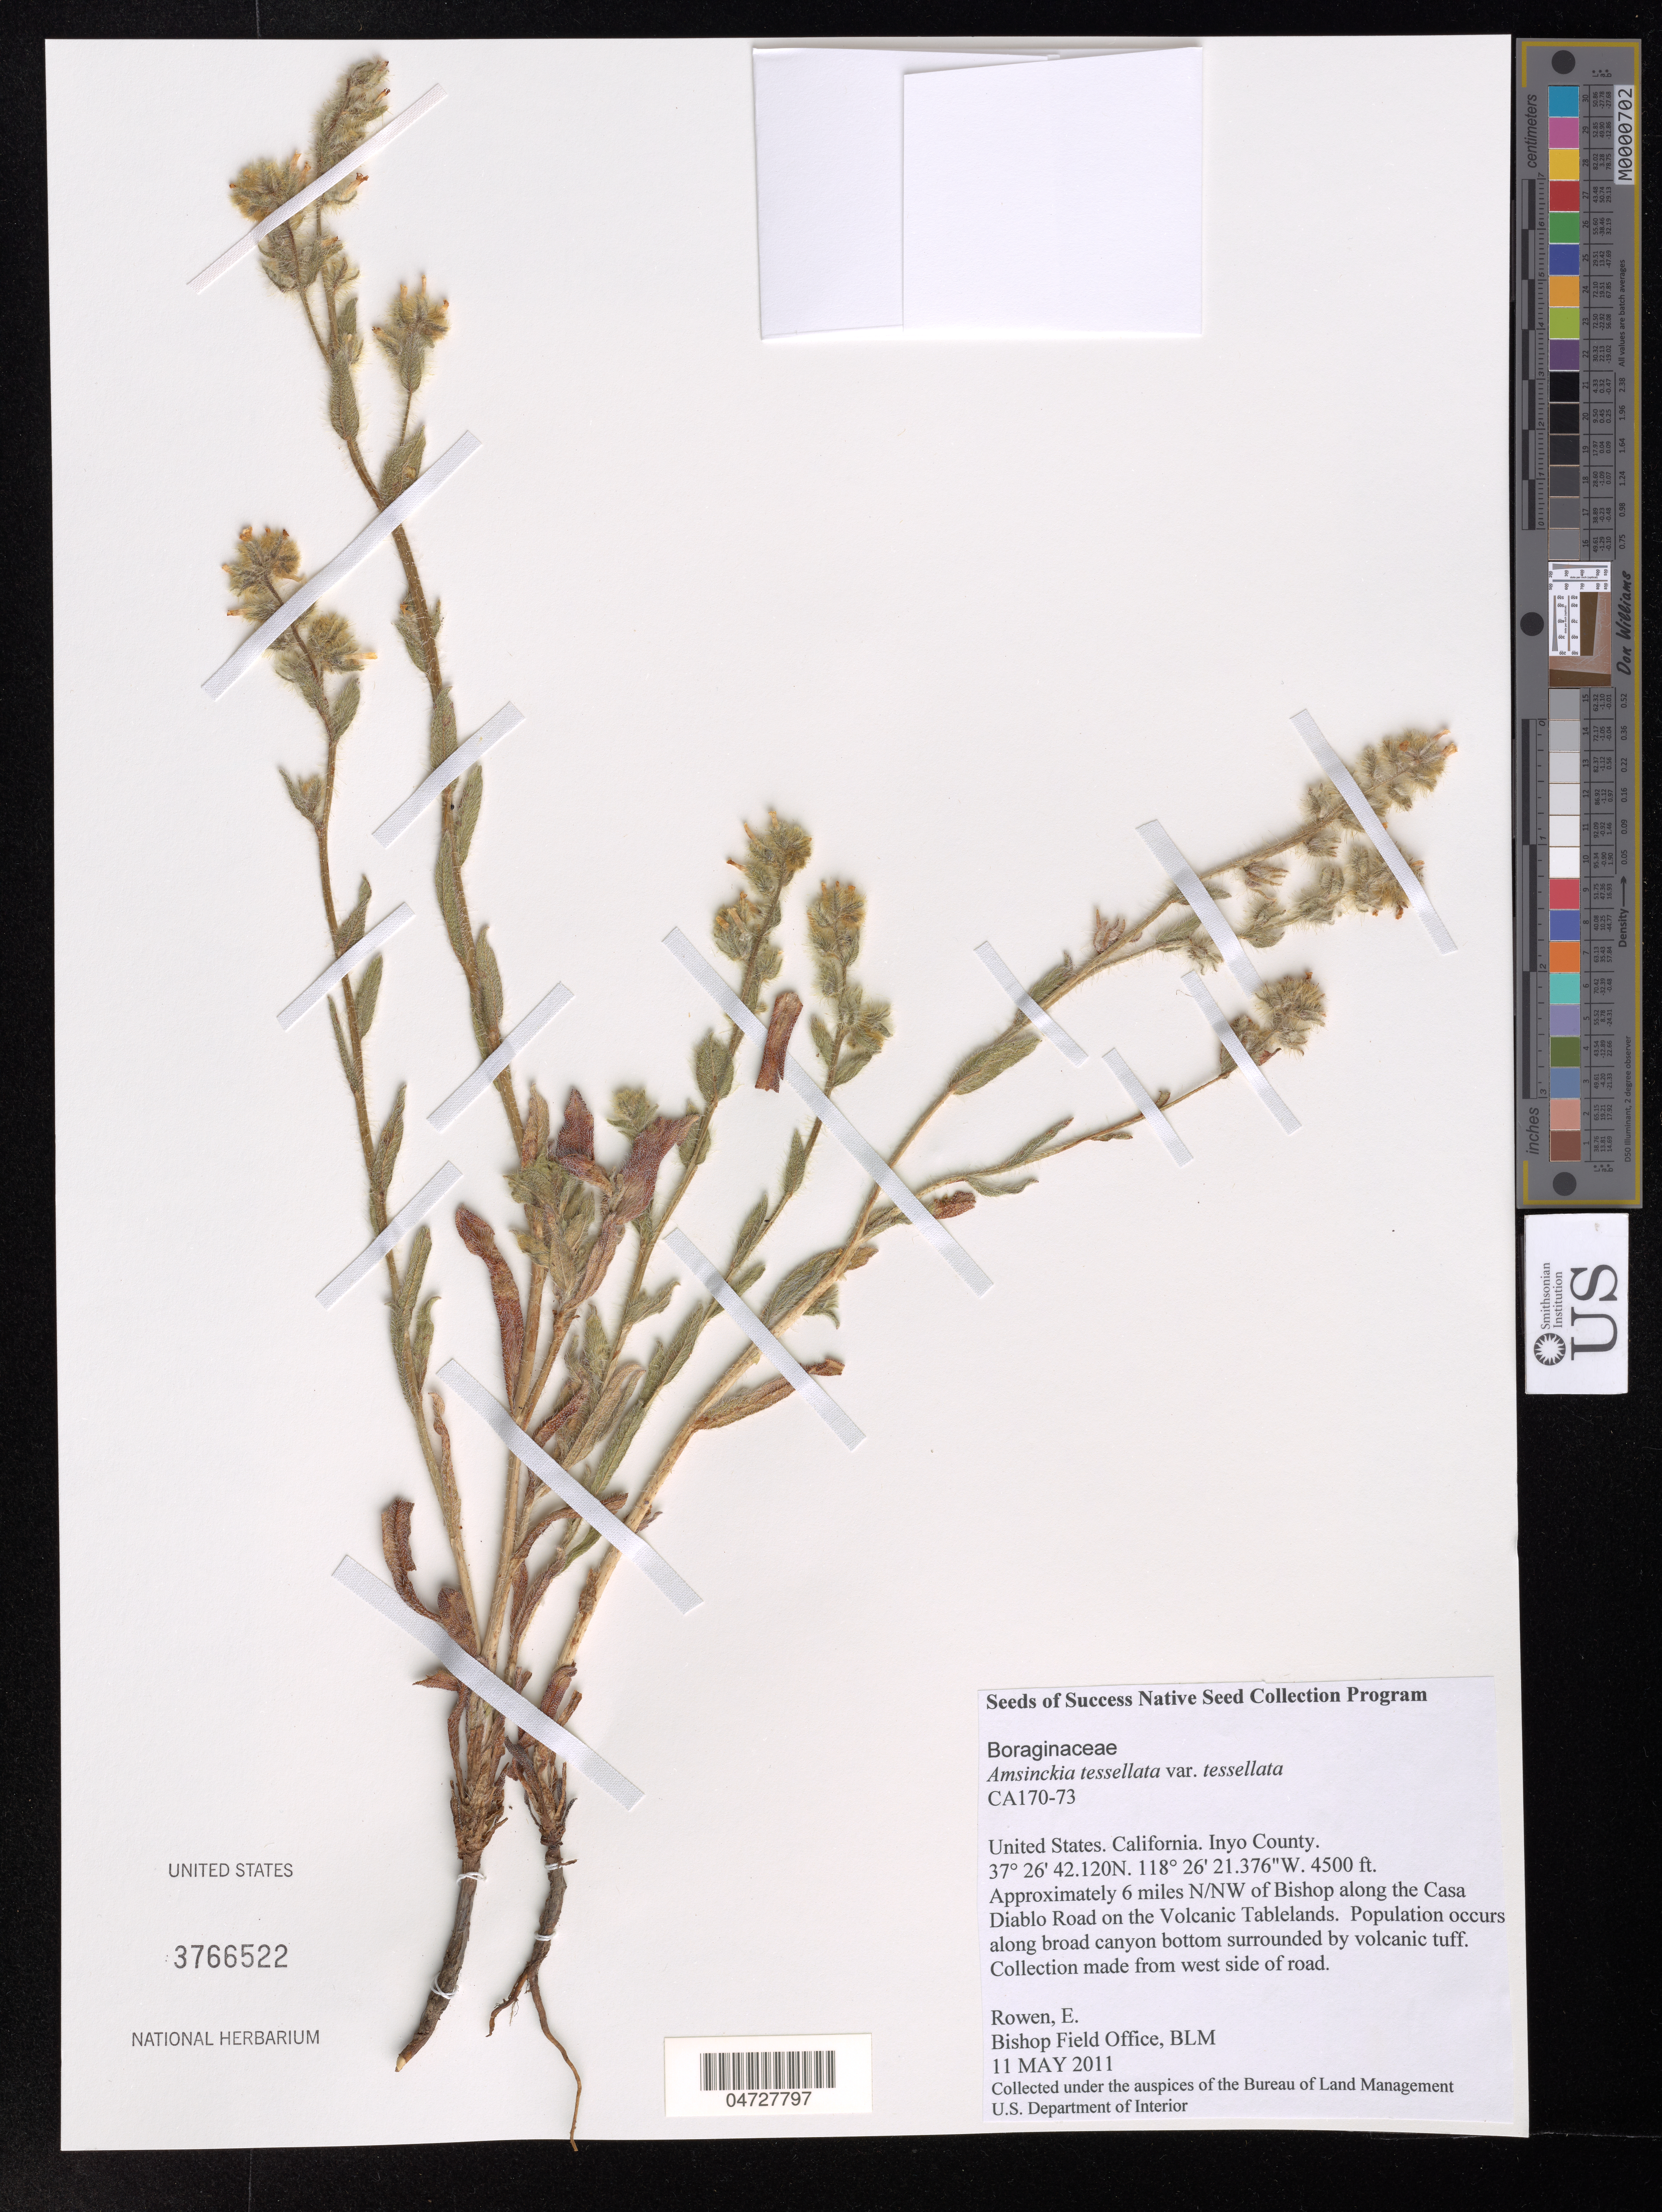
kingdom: Plantae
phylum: Tracheophyta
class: Magnoliopsida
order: Boraginales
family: Boraginaceae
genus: Amsinckia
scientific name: Amsinckia tessellata var. tessellata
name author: A. Gray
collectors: E. Rowen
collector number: CA170-73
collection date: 2011-05-11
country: United States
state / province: California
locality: Inyo County. Approximately 6 miles N/NW of Bishop along the Casa Diablo Road on the Volcanic Tablelands.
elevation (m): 1372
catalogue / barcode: US 3766522